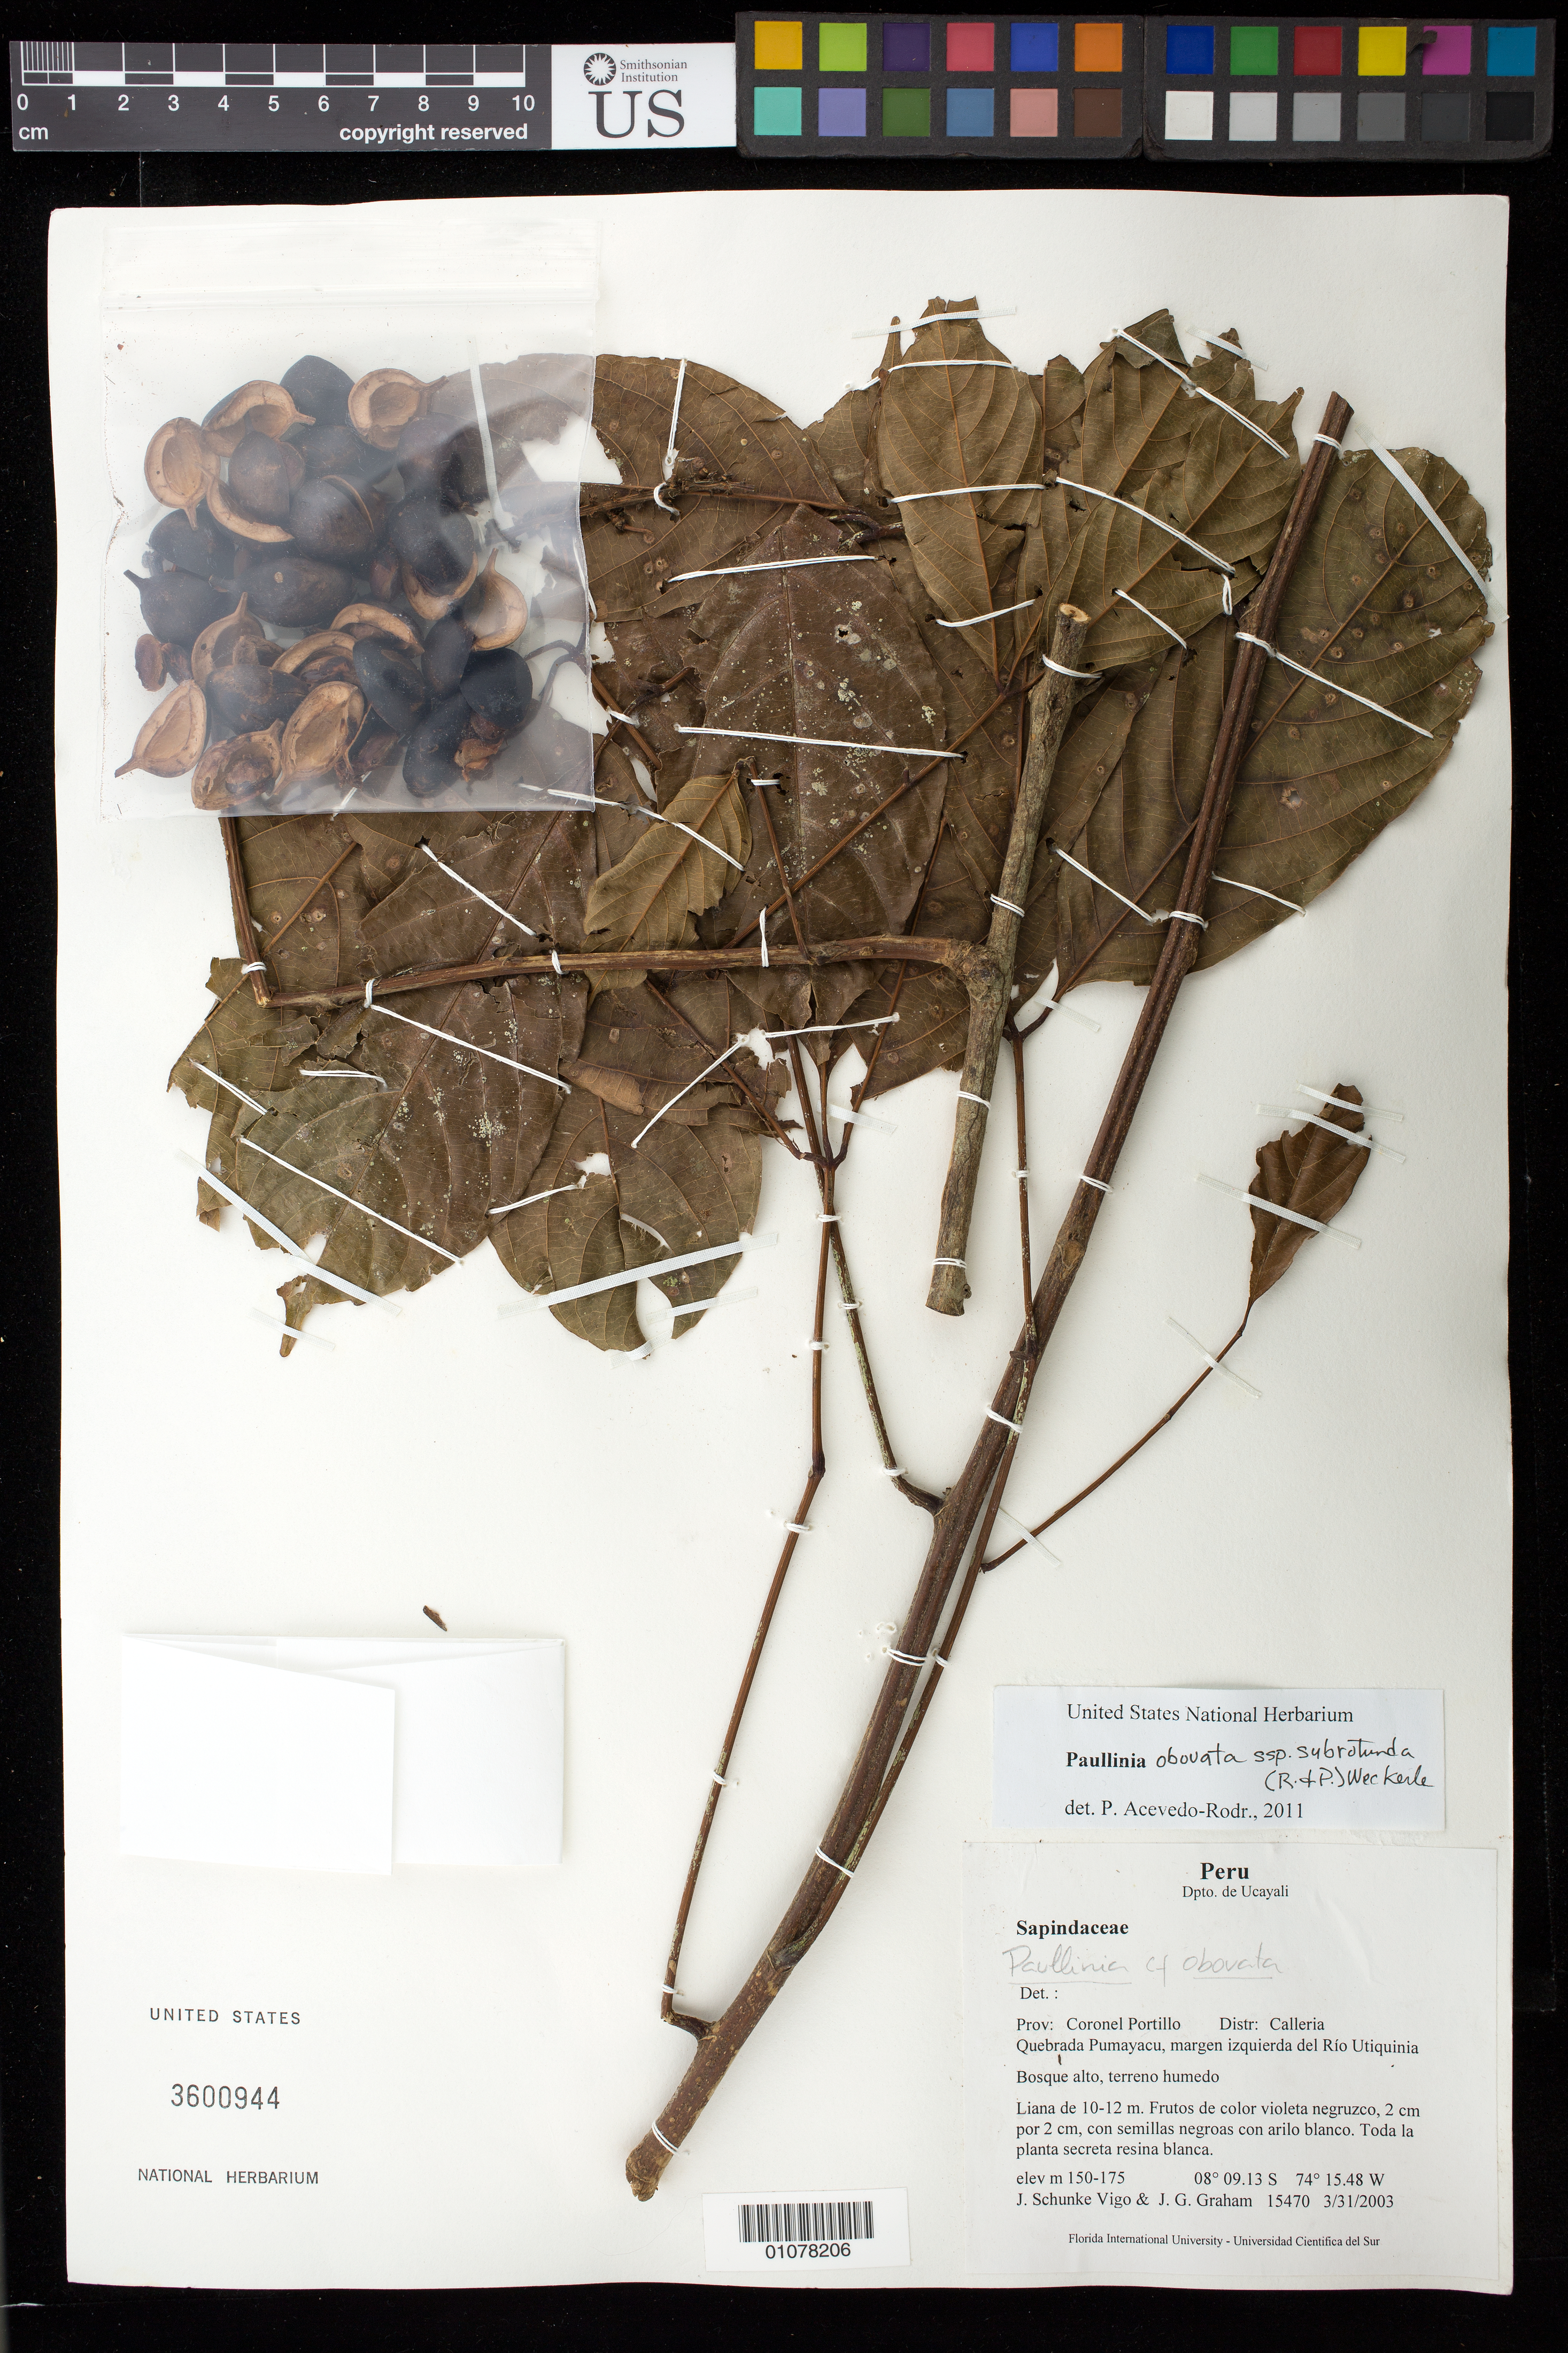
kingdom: Plantae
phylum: Tracheophyta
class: Magnoliopsida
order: Sapindales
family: Sapindaceae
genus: Paullinia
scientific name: Paullinia obovata subsp. subrotunda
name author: (Ruiz & Pav.) Weckerle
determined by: Acevedo-Rodríguez, P., (BOT), Smithsonian Institution - National Museum of Natural History (UNITED STATES)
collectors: J. Schunke Vigo & J. Graham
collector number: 15470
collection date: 2003-03-31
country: Peru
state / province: Ucayali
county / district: Coronel Portillo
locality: Quebrada Pumayacu, margen izquierda del Río Utiquinia.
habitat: Bosque alto, terreno humedo.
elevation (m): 150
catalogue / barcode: US 3600944